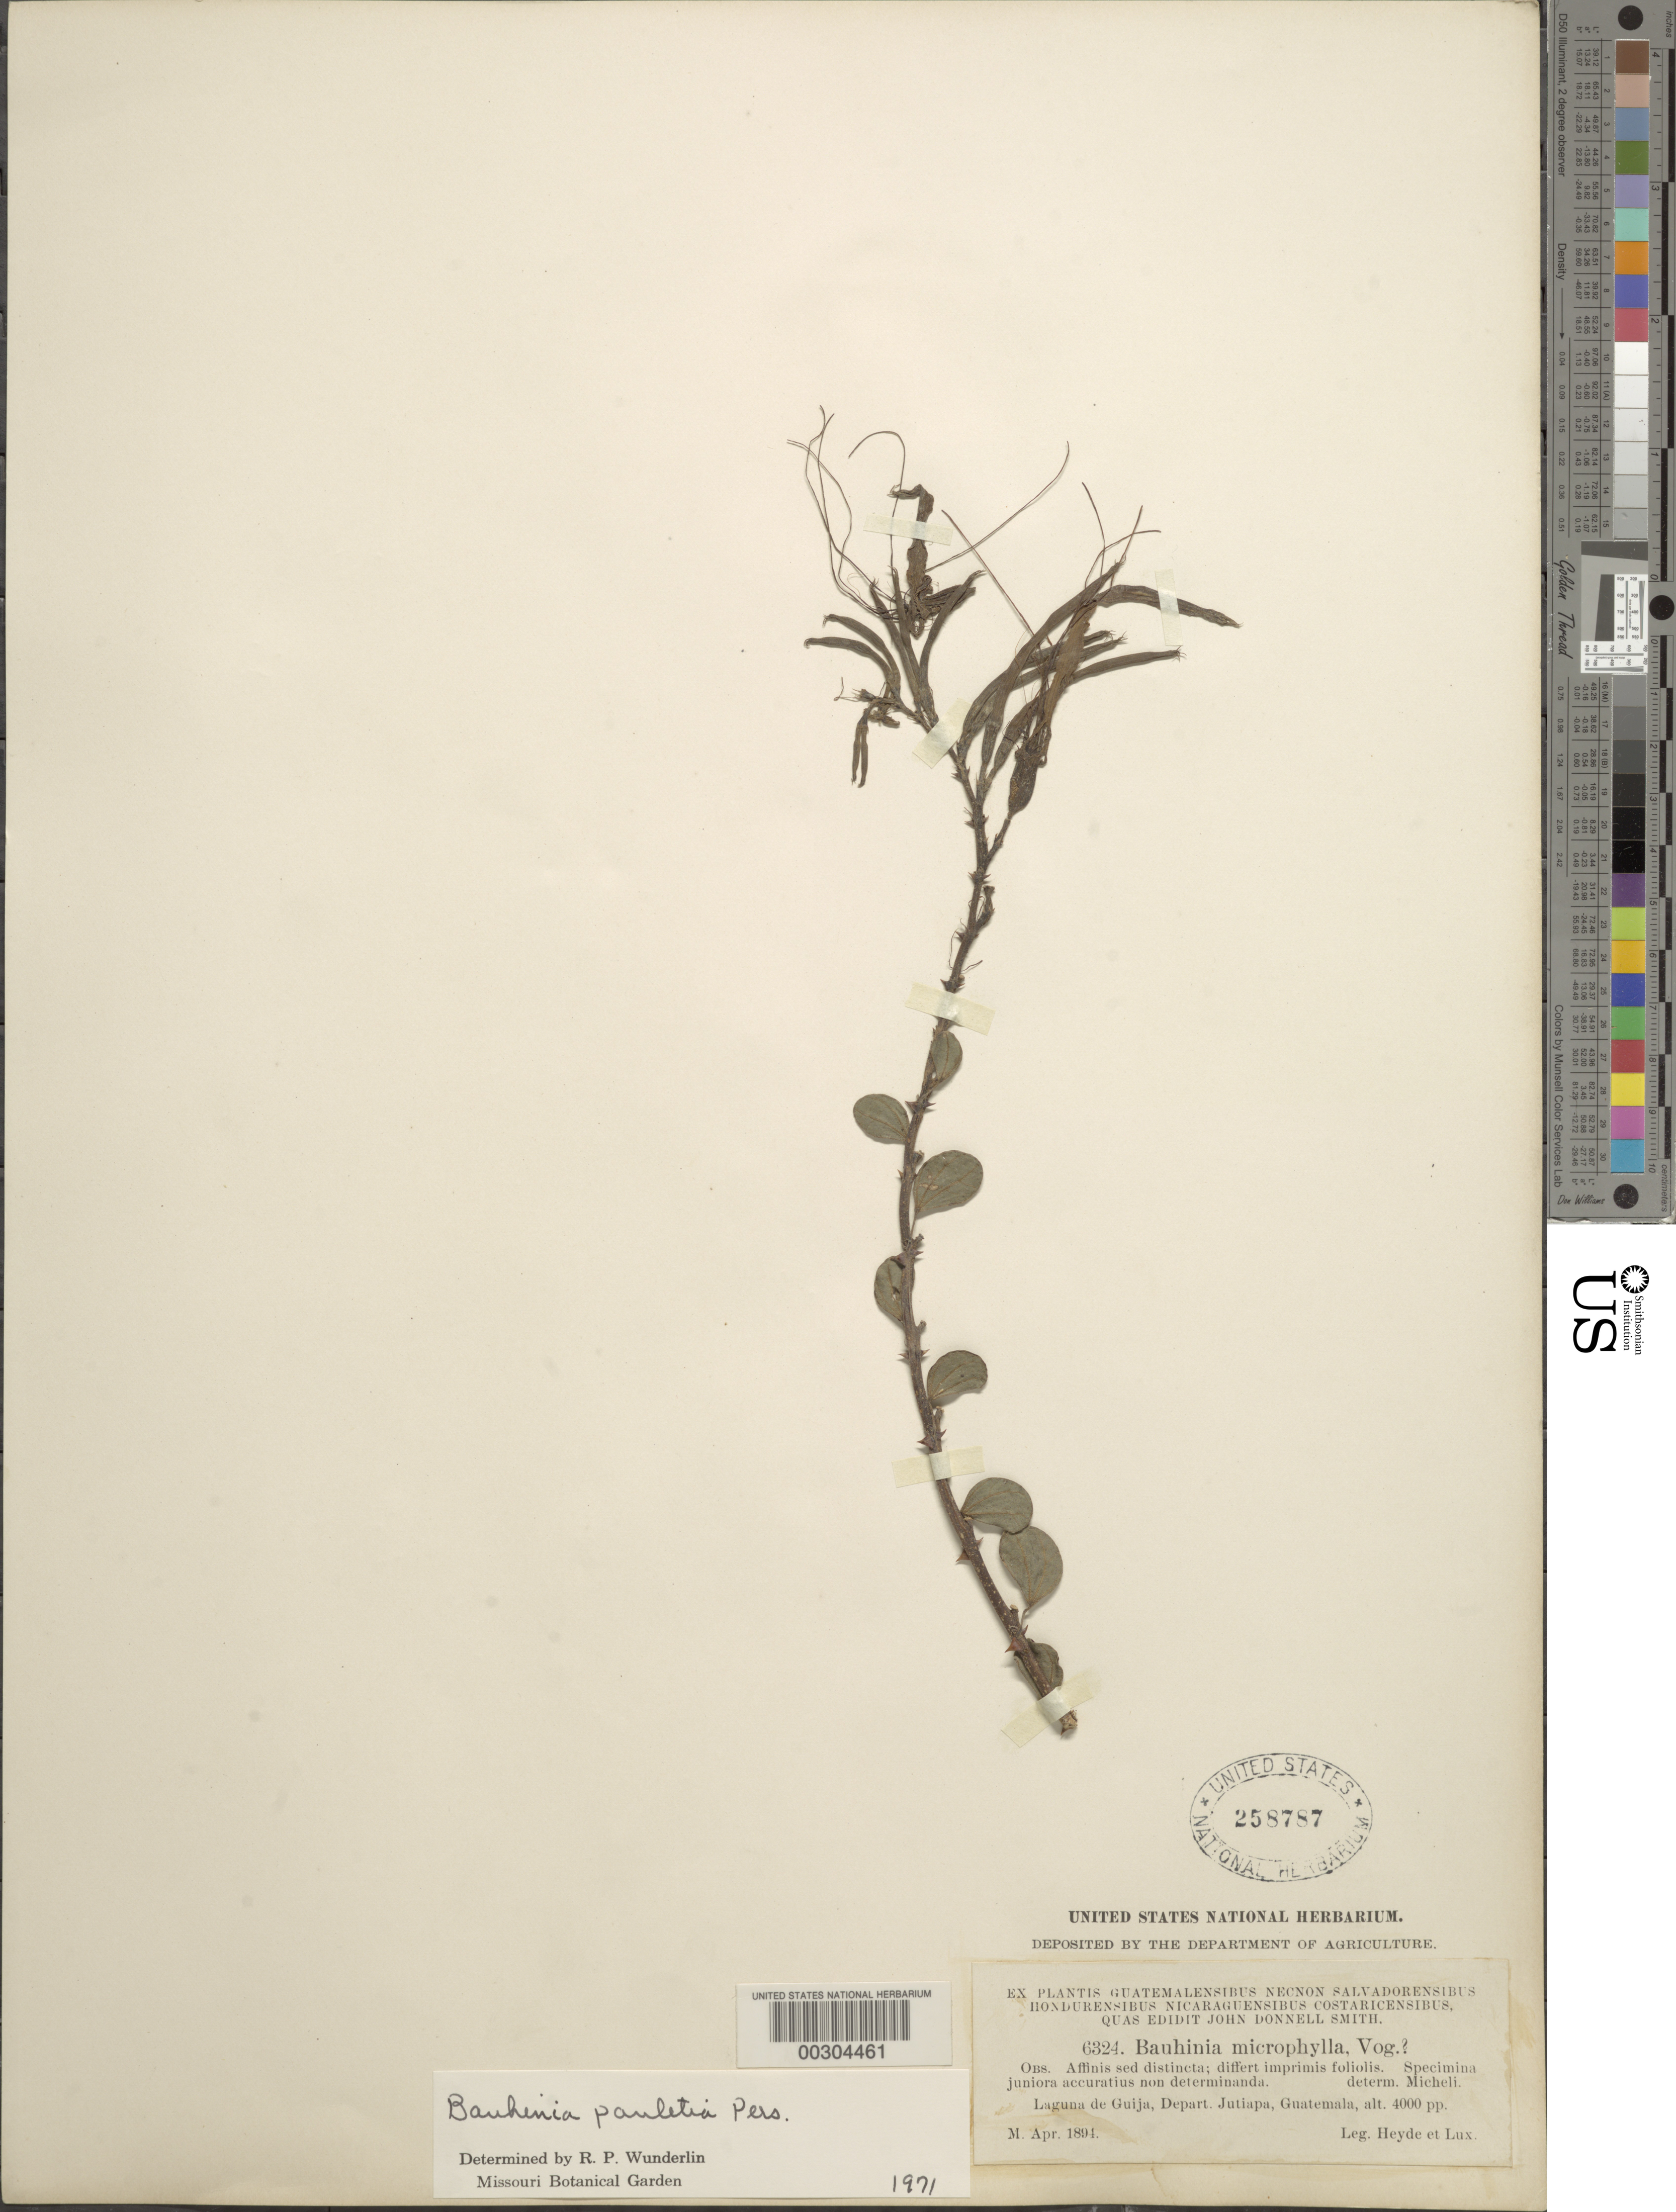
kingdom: Plantae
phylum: Tracheophyta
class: Magnoliopsida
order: Fabales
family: Fabaceae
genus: Bauhinia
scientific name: Bauhinia pauletia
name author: Pers.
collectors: E. T. Heyde & E. Lux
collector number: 6324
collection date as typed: Apr 1894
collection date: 1894-04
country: Guatemala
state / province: Jutiapa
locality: Laguna de Guija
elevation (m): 1219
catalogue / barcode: US 258787